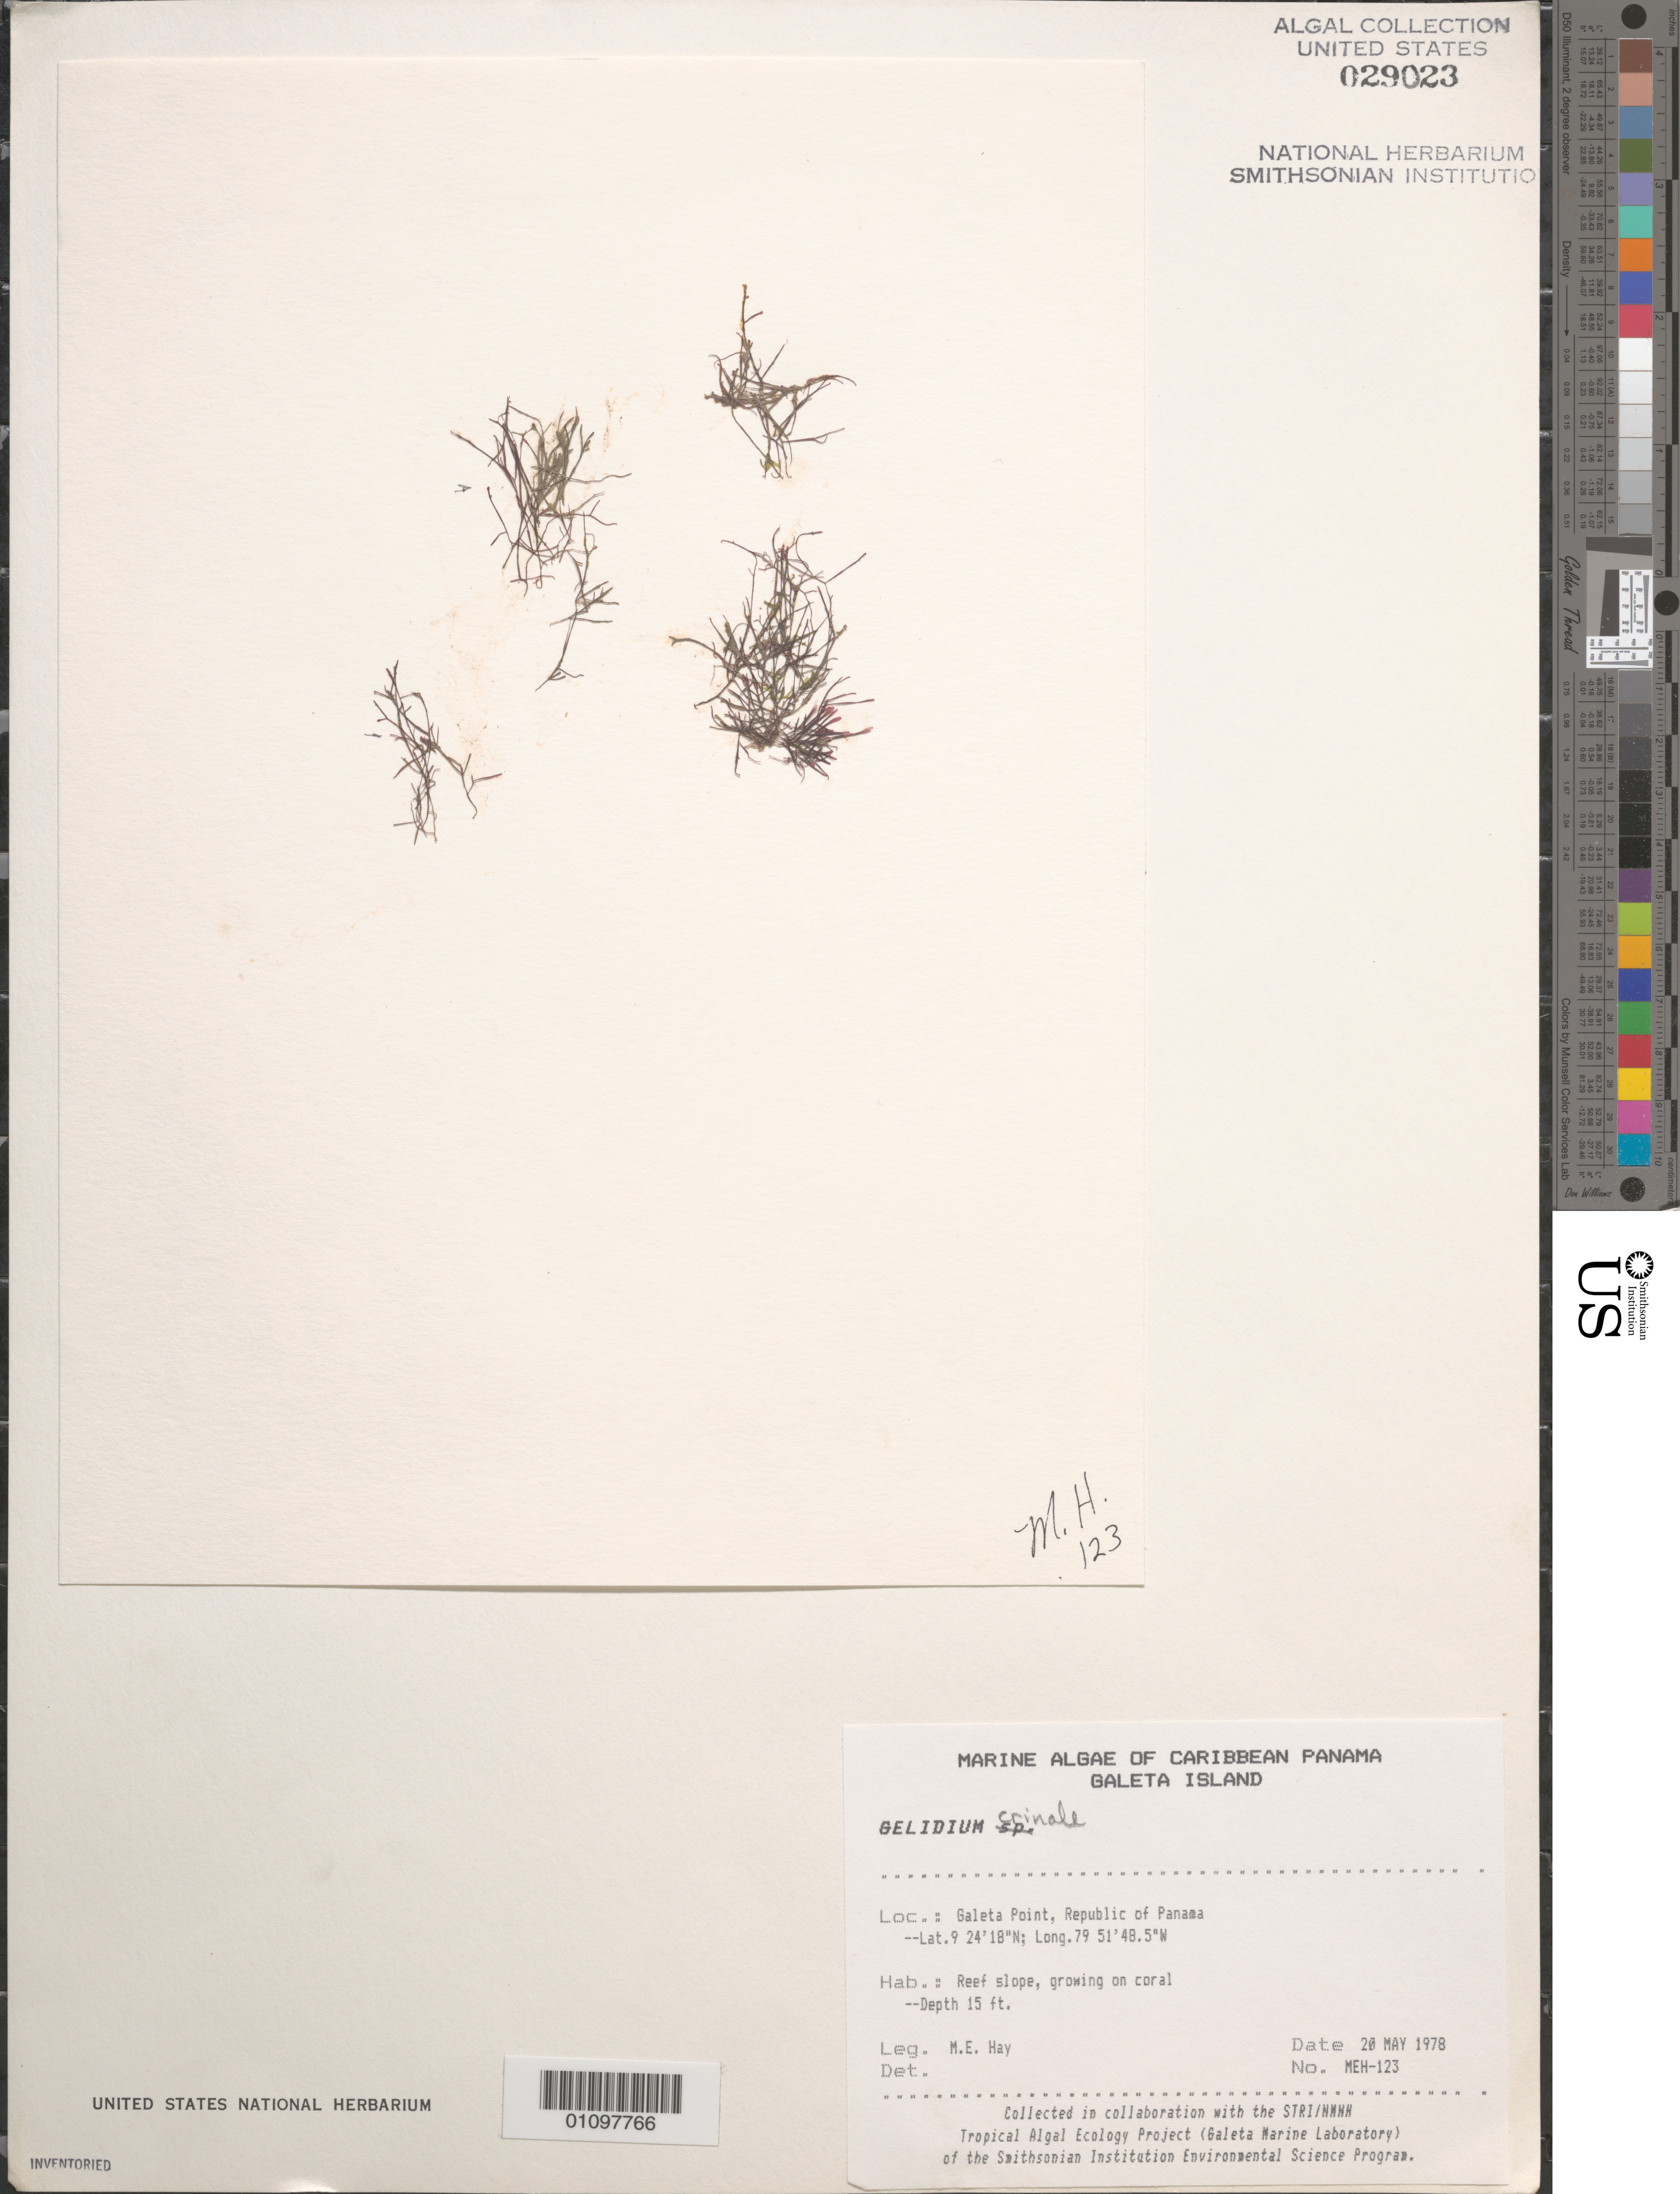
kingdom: Plantae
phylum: Rhodophyta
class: Florideophyceae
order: Gelidiales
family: Gelidiaceae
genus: Gelidium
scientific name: Gelidium crinale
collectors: M. E. Hay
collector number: MEH-123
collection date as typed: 20 May 1978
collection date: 1978-05-20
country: Panama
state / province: Colón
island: Galeta Island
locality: Galeta Point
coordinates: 9 24' 18" N, 79 51' 48.5" W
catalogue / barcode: US 29023